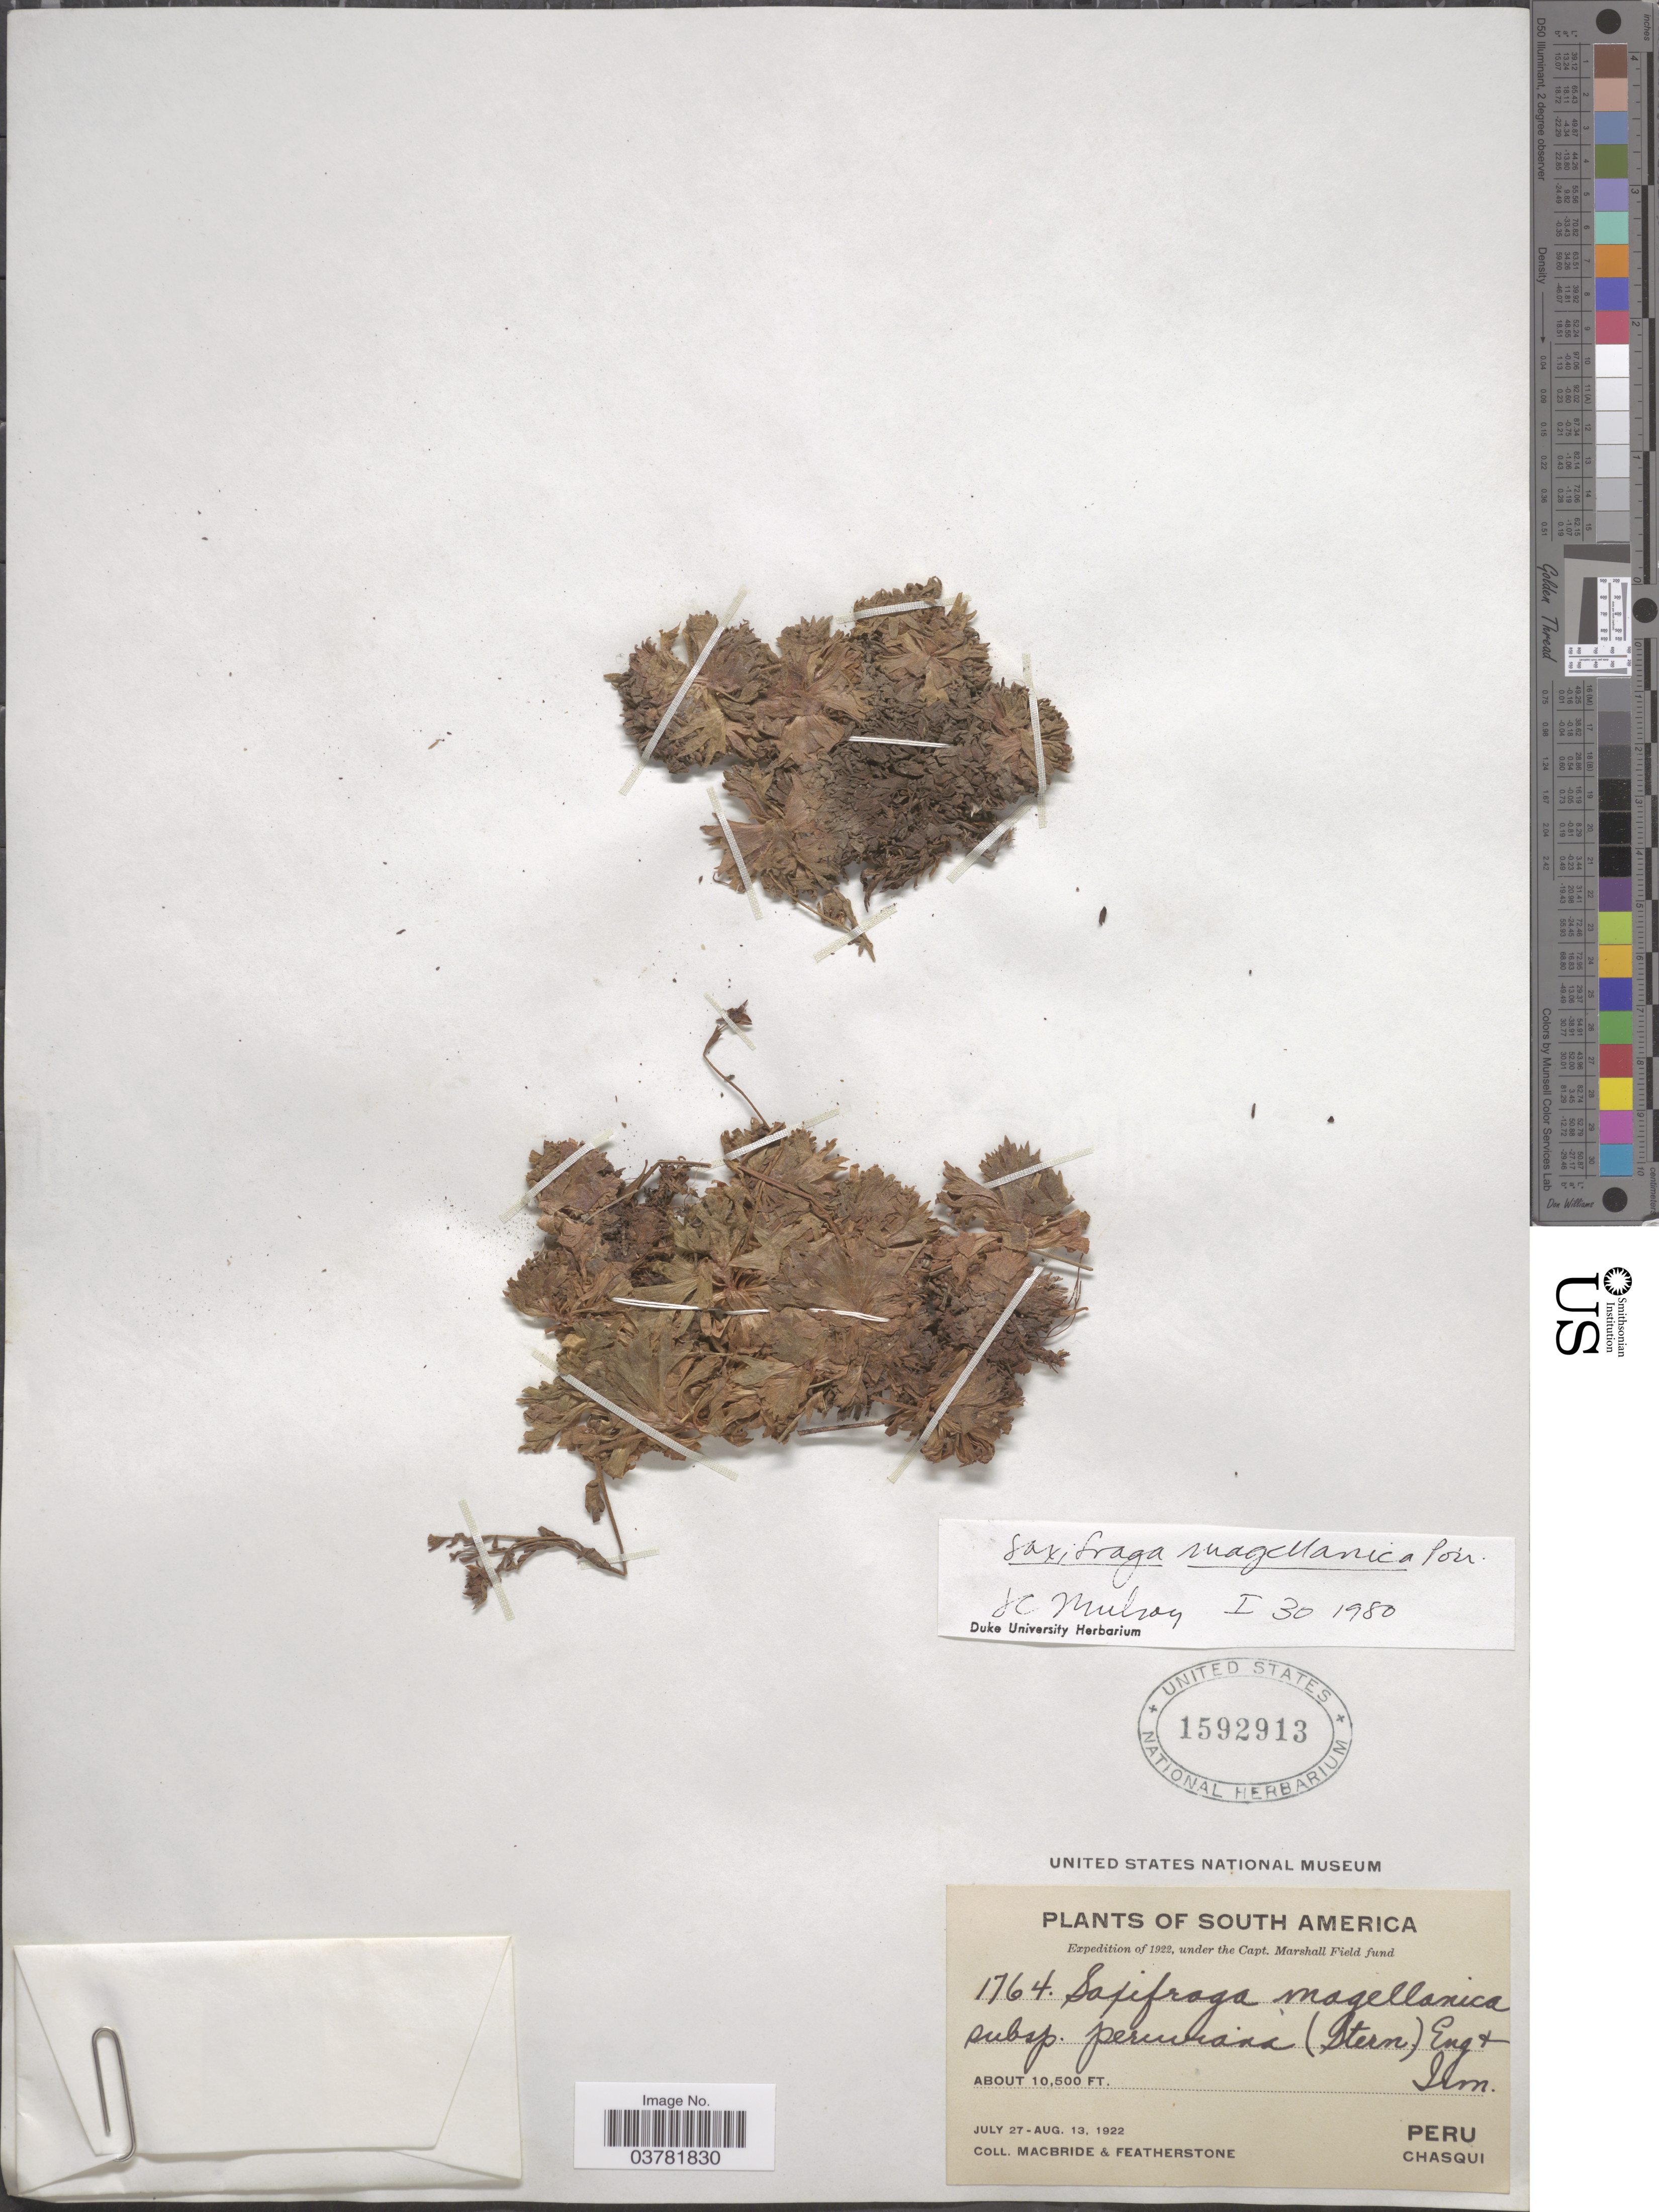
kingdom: Plantae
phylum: Tracheophyta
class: Magnoliopsida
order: Saxifragales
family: Saxifragaceae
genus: Saxifraga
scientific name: Saxifraga magellanica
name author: Poir.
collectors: Macbride, -- & -. Featherstone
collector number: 1764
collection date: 1922-07-27/1922-08-13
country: Peru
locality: Expedition of 1922. Chasqui.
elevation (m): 3200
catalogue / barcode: US 1592913